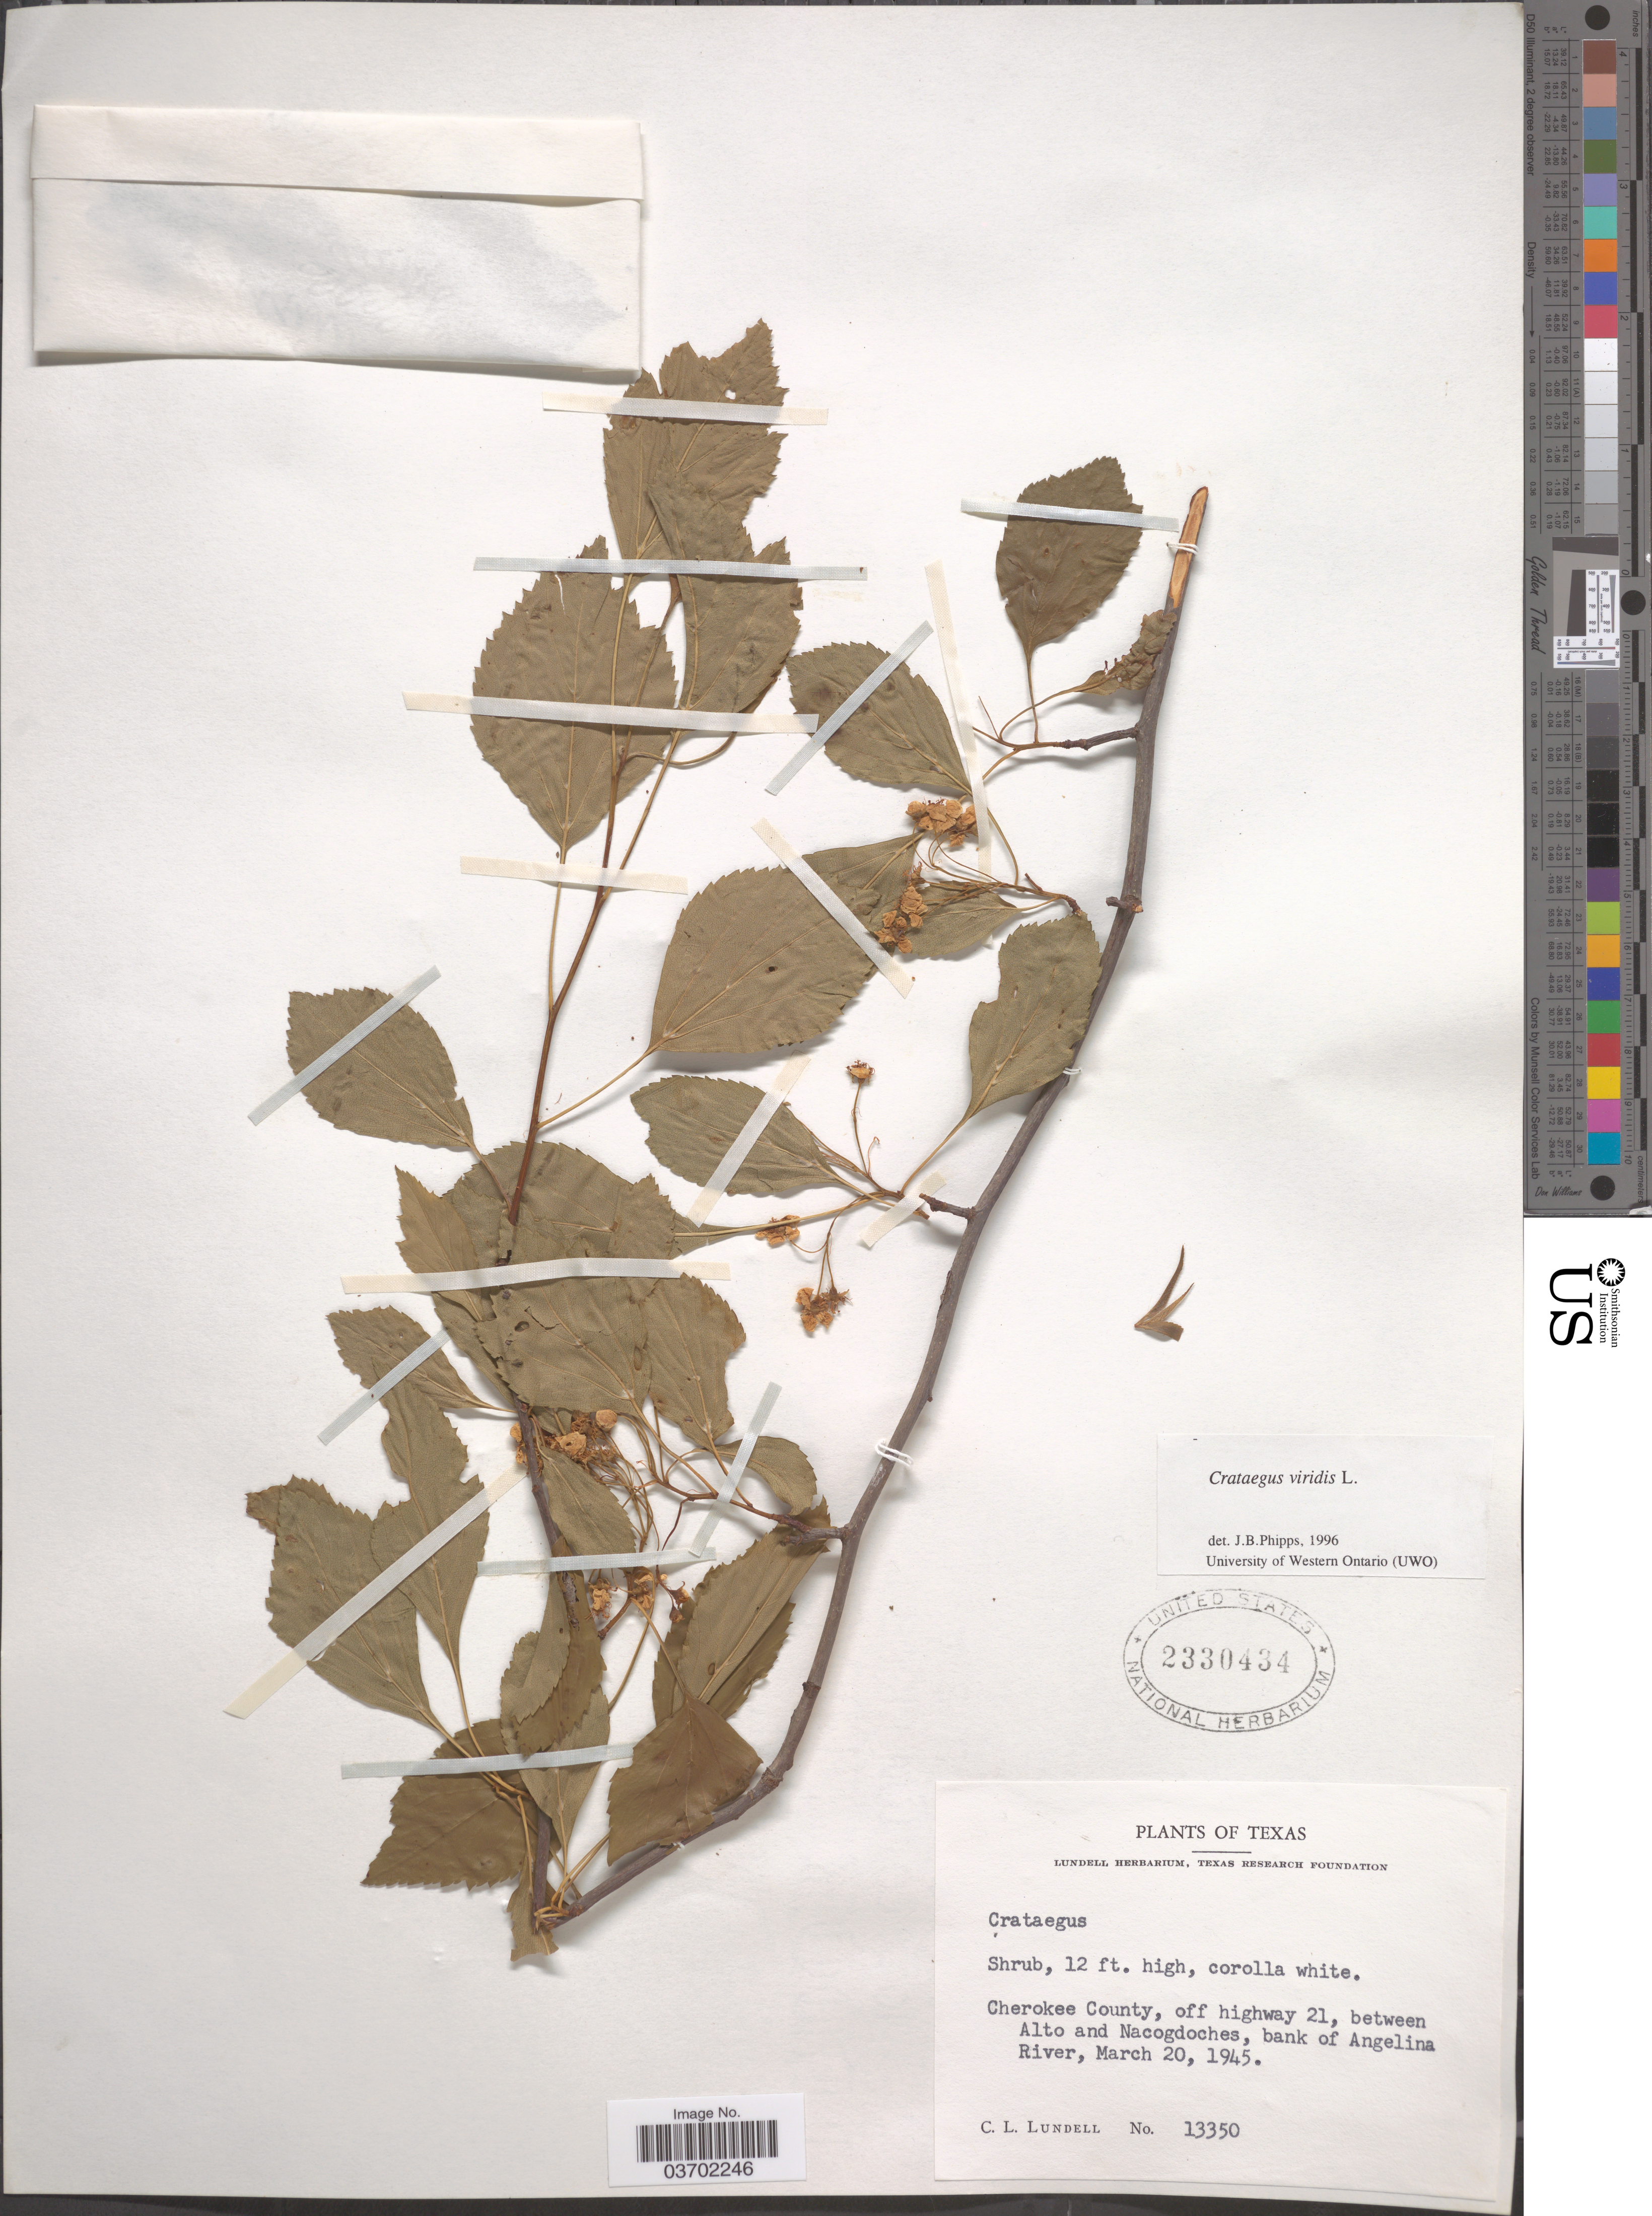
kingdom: Plantae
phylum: Tracheophyta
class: Magnoliopsida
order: Rosales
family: Rosaceae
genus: Crataegus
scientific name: Crataegus viridis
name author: L.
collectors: C. L. Lundell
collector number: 13350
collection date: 1945-03-20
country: United States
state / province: Texas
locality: Cherokee County, off highway 21, between Alto and Nacogdoches, bank of Angelina River.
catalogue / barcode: US 2330434